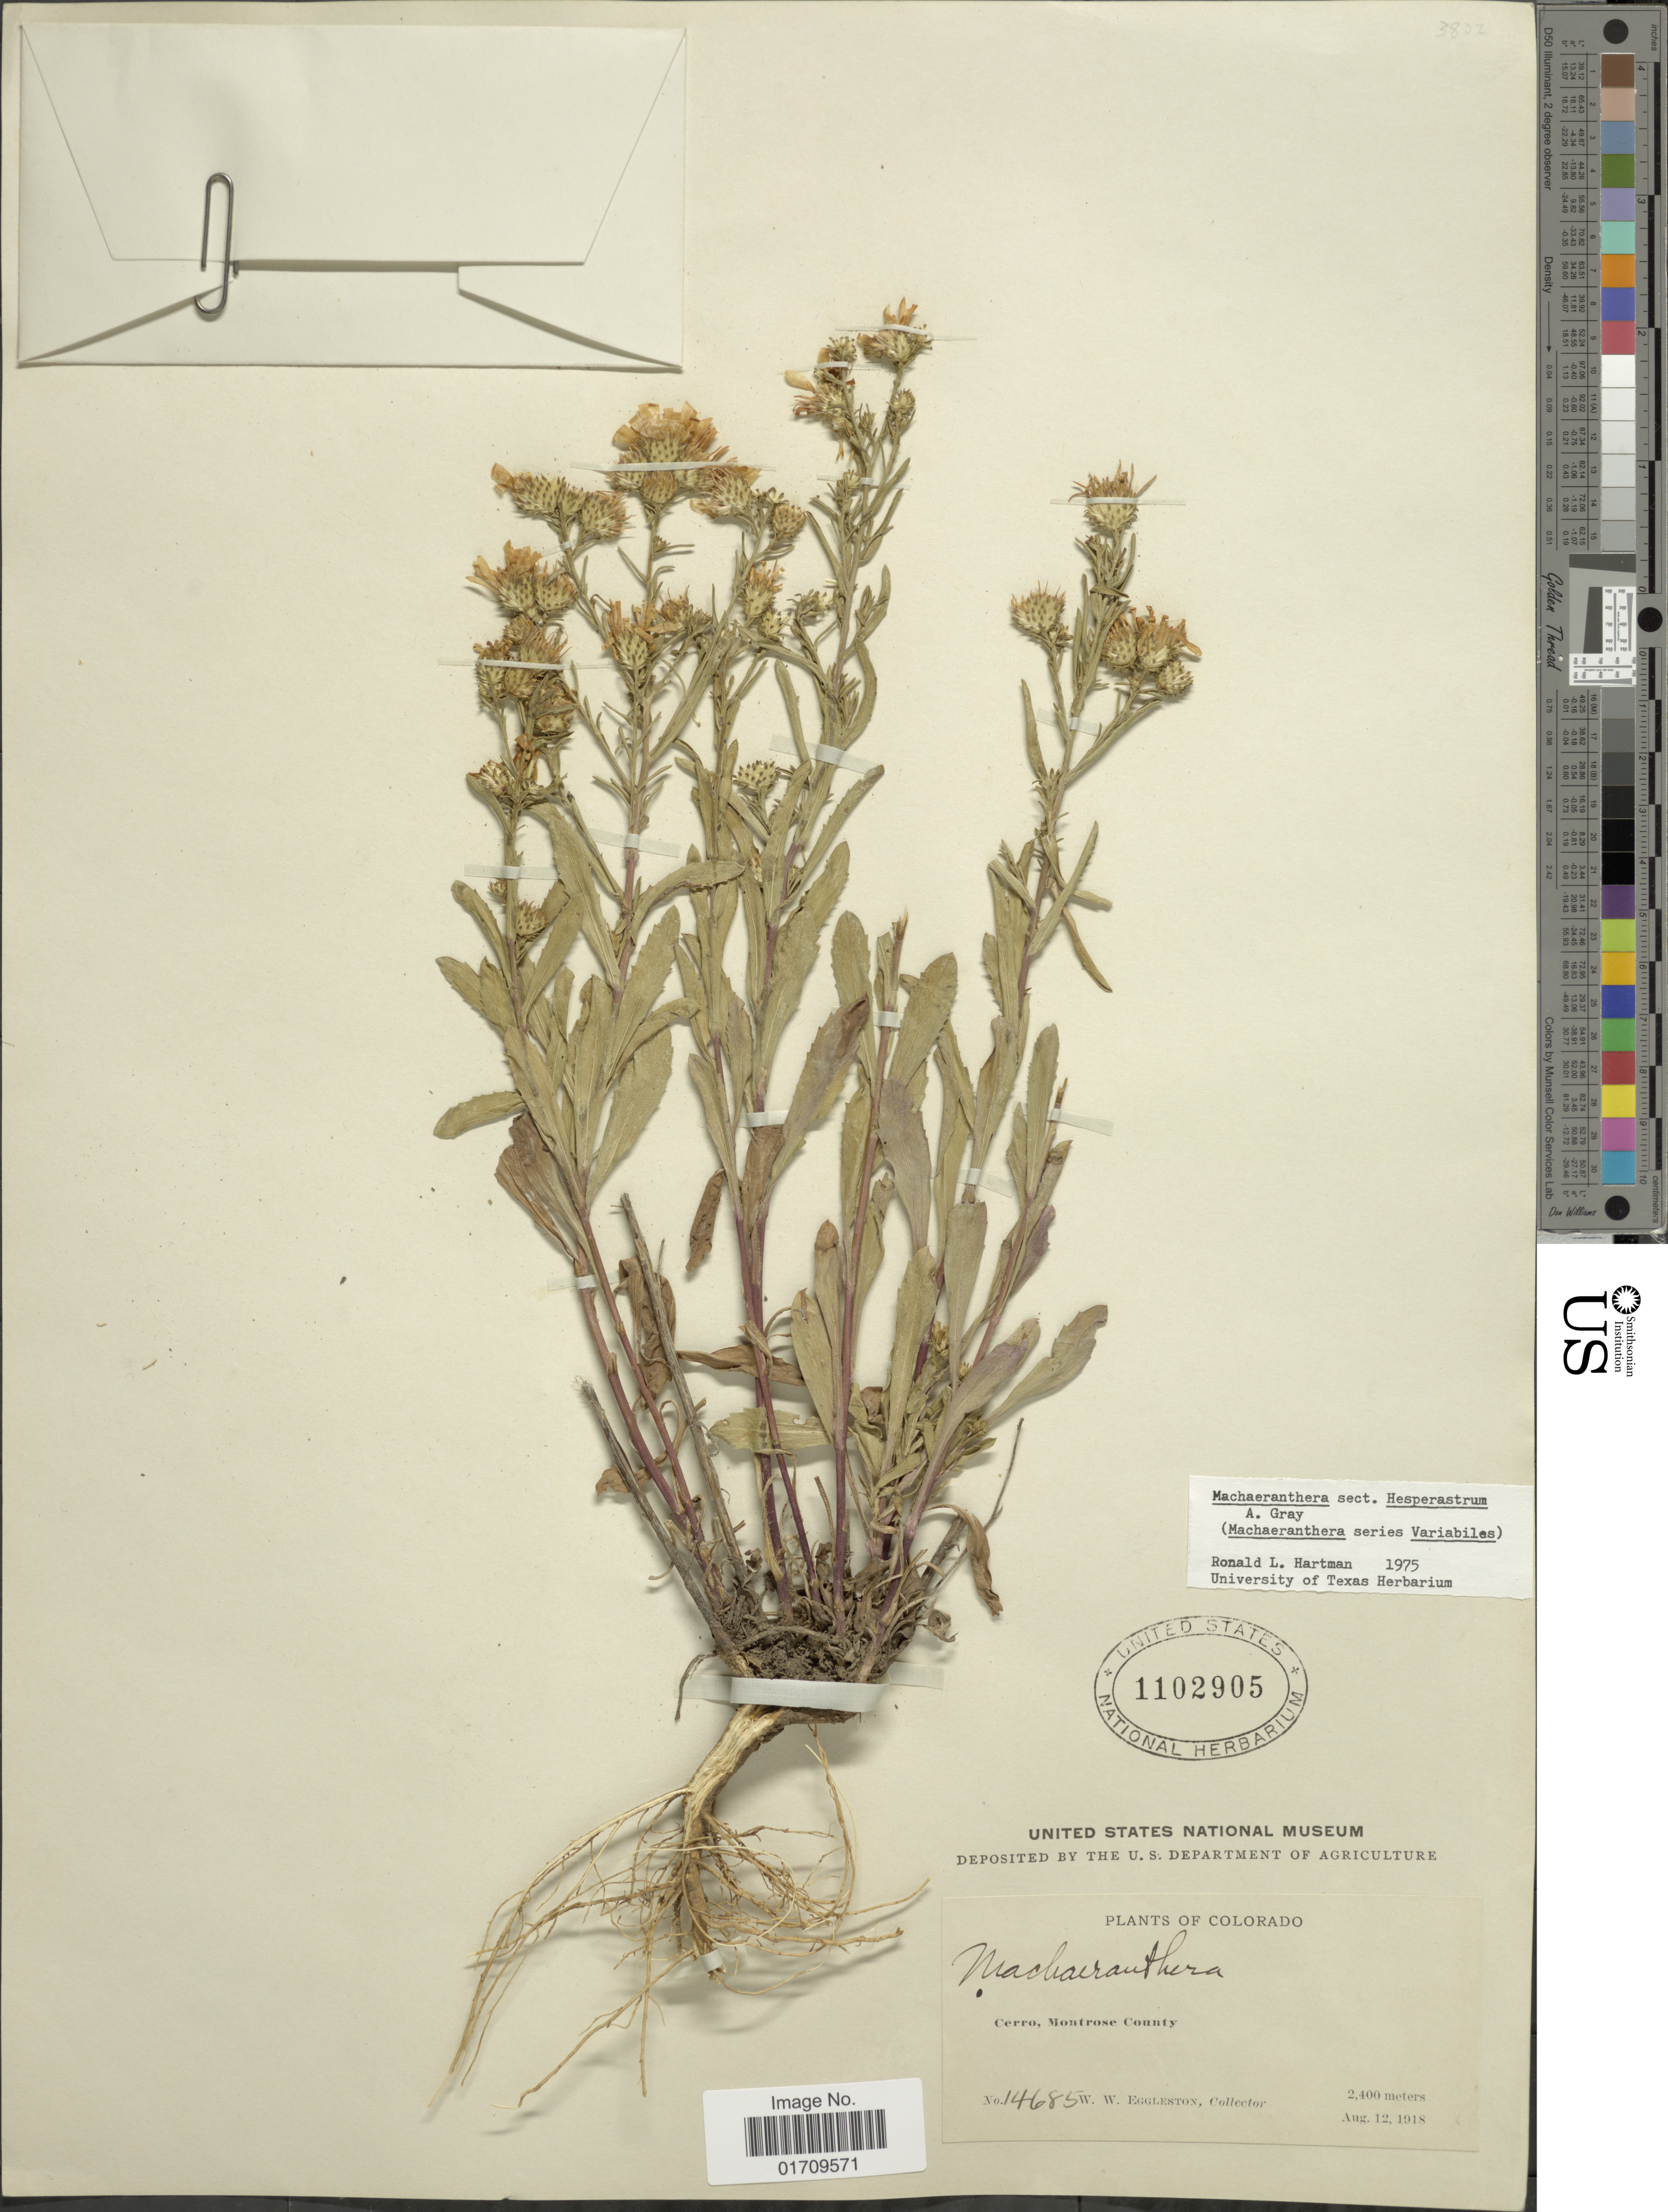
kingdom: Plantae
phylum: Tracheophyta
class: Magnoliopsida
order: Asterales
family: Asteraceae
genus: Machaeranthera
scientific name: Machaeranthera sp.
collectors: W. W. Eggleston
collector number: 14685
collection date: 1918-08-12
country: United States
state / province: Colorado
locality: Cerro, Montrose County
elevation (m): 2400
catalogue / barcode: US 1102905